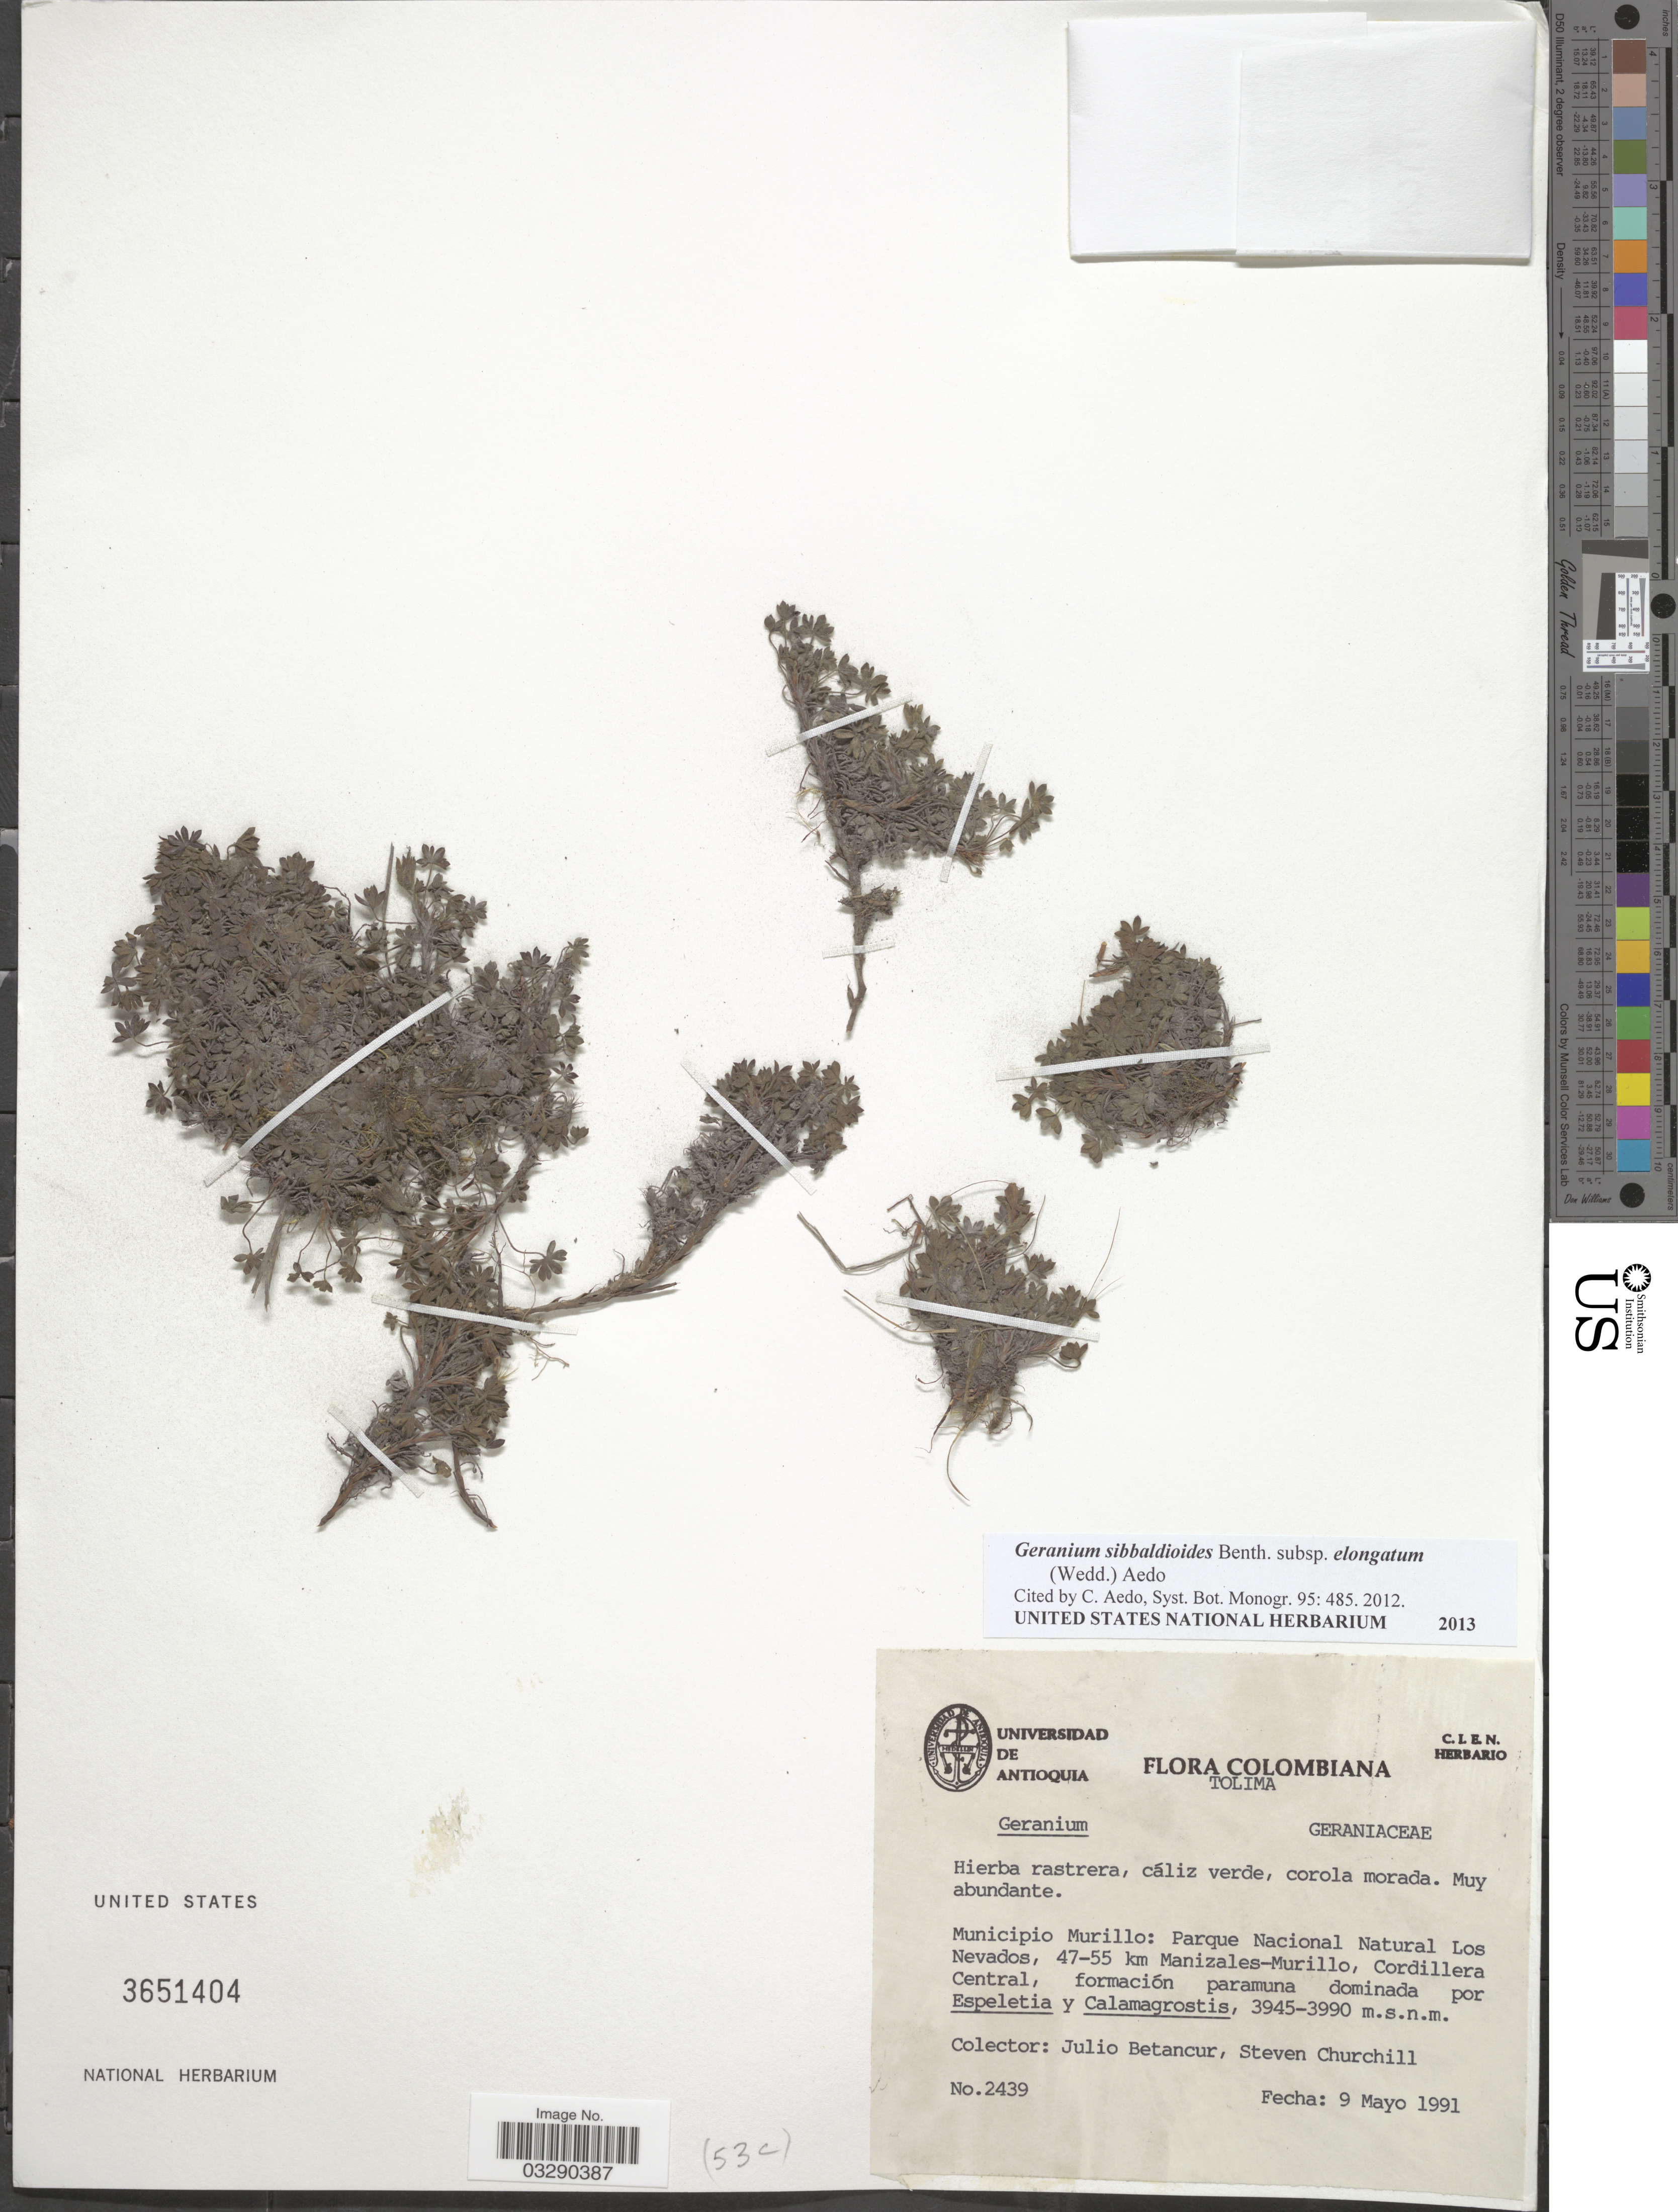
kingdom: Plantae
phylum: Tracheophyta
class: Magnoliopsida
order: Geraniales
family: Geraniaceae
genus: Geranium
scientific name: Geranium sibbaldioides subsp. elongatum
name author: (Wedd.) Aedo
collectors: J. Betancur & S. Churchill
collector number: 2439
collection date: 1991-05-09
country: Colombia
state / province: Tolima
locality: Municipio Murillo: Parque Nacional Natural Los Nevados, 47-55 km Manizales-Murillo, Cordillera Central.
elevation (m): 3945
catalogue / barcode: US 3651404